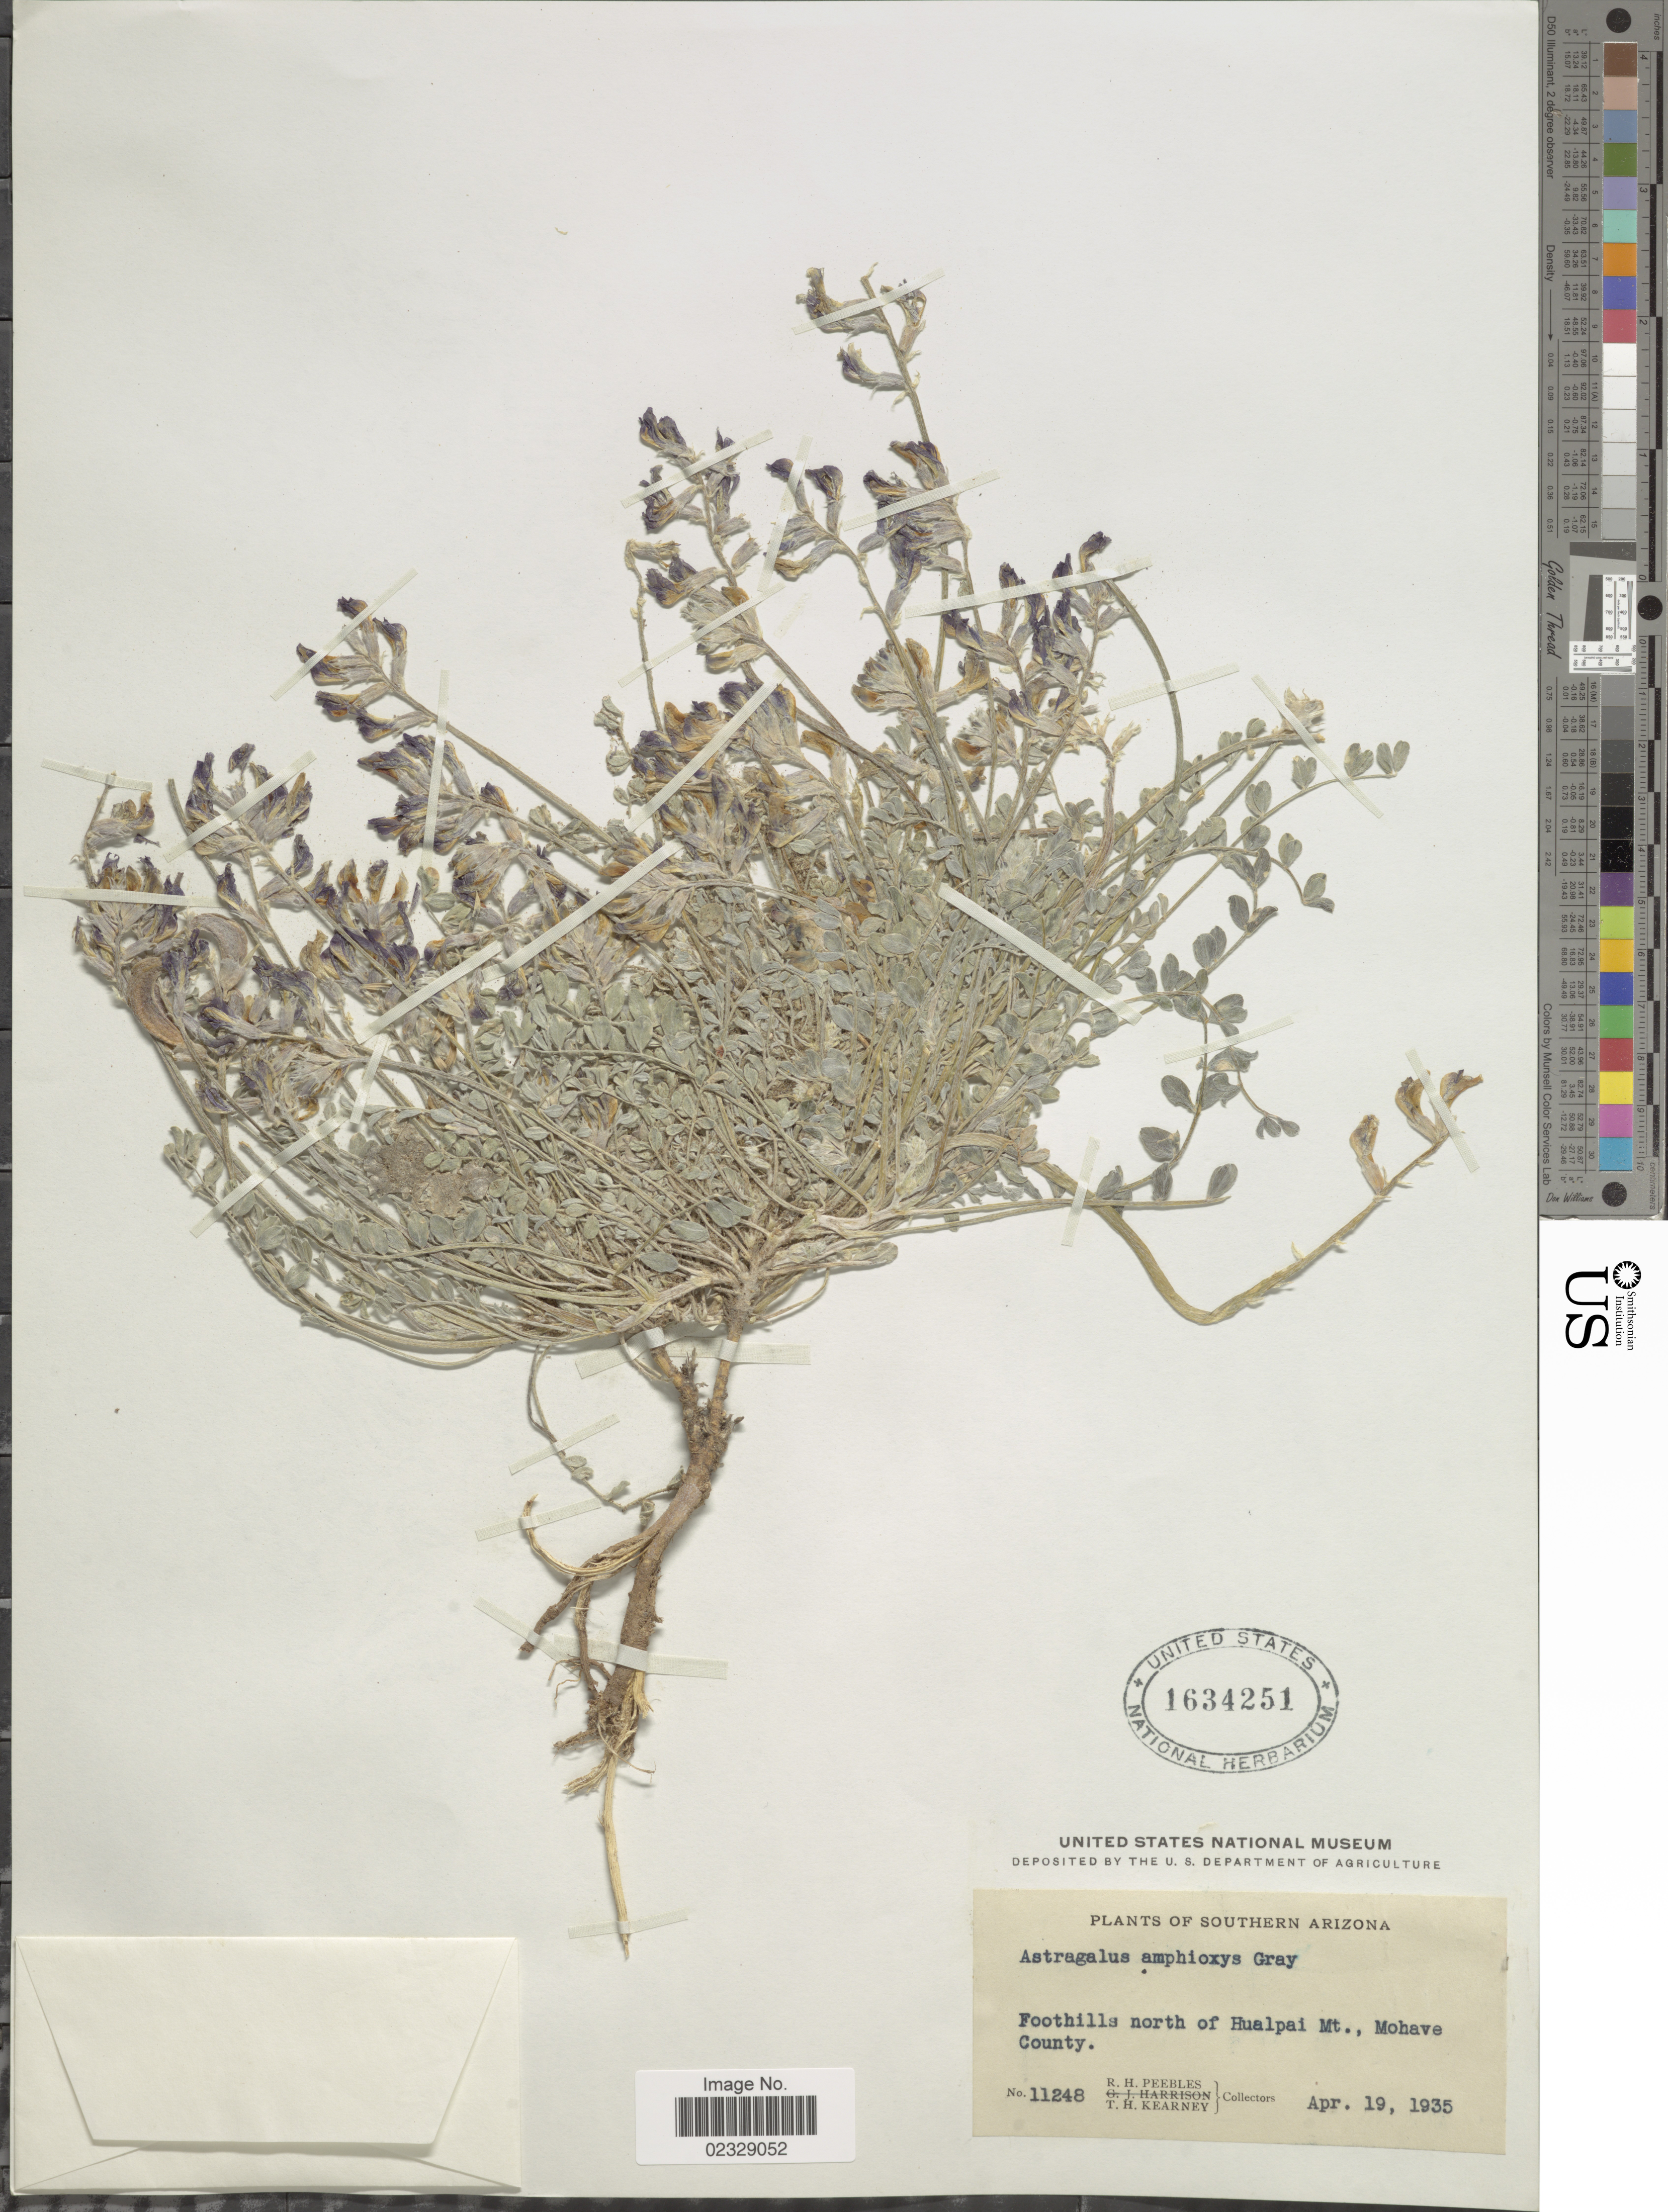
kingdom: Plantae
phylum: Tracheophyta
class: Magnoliopsida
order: Fabales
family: Fabaceae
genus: Astragalus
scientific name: Astragalus amphioxys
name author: A. Gray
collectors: R. H. Peebles & T. H. Kearney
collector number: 11248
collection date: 1935-04-19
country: United States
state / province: Arizona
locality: Southern Arizona, Foothills north of Hualpai Mt., Mohave County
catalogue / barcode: US 1634251